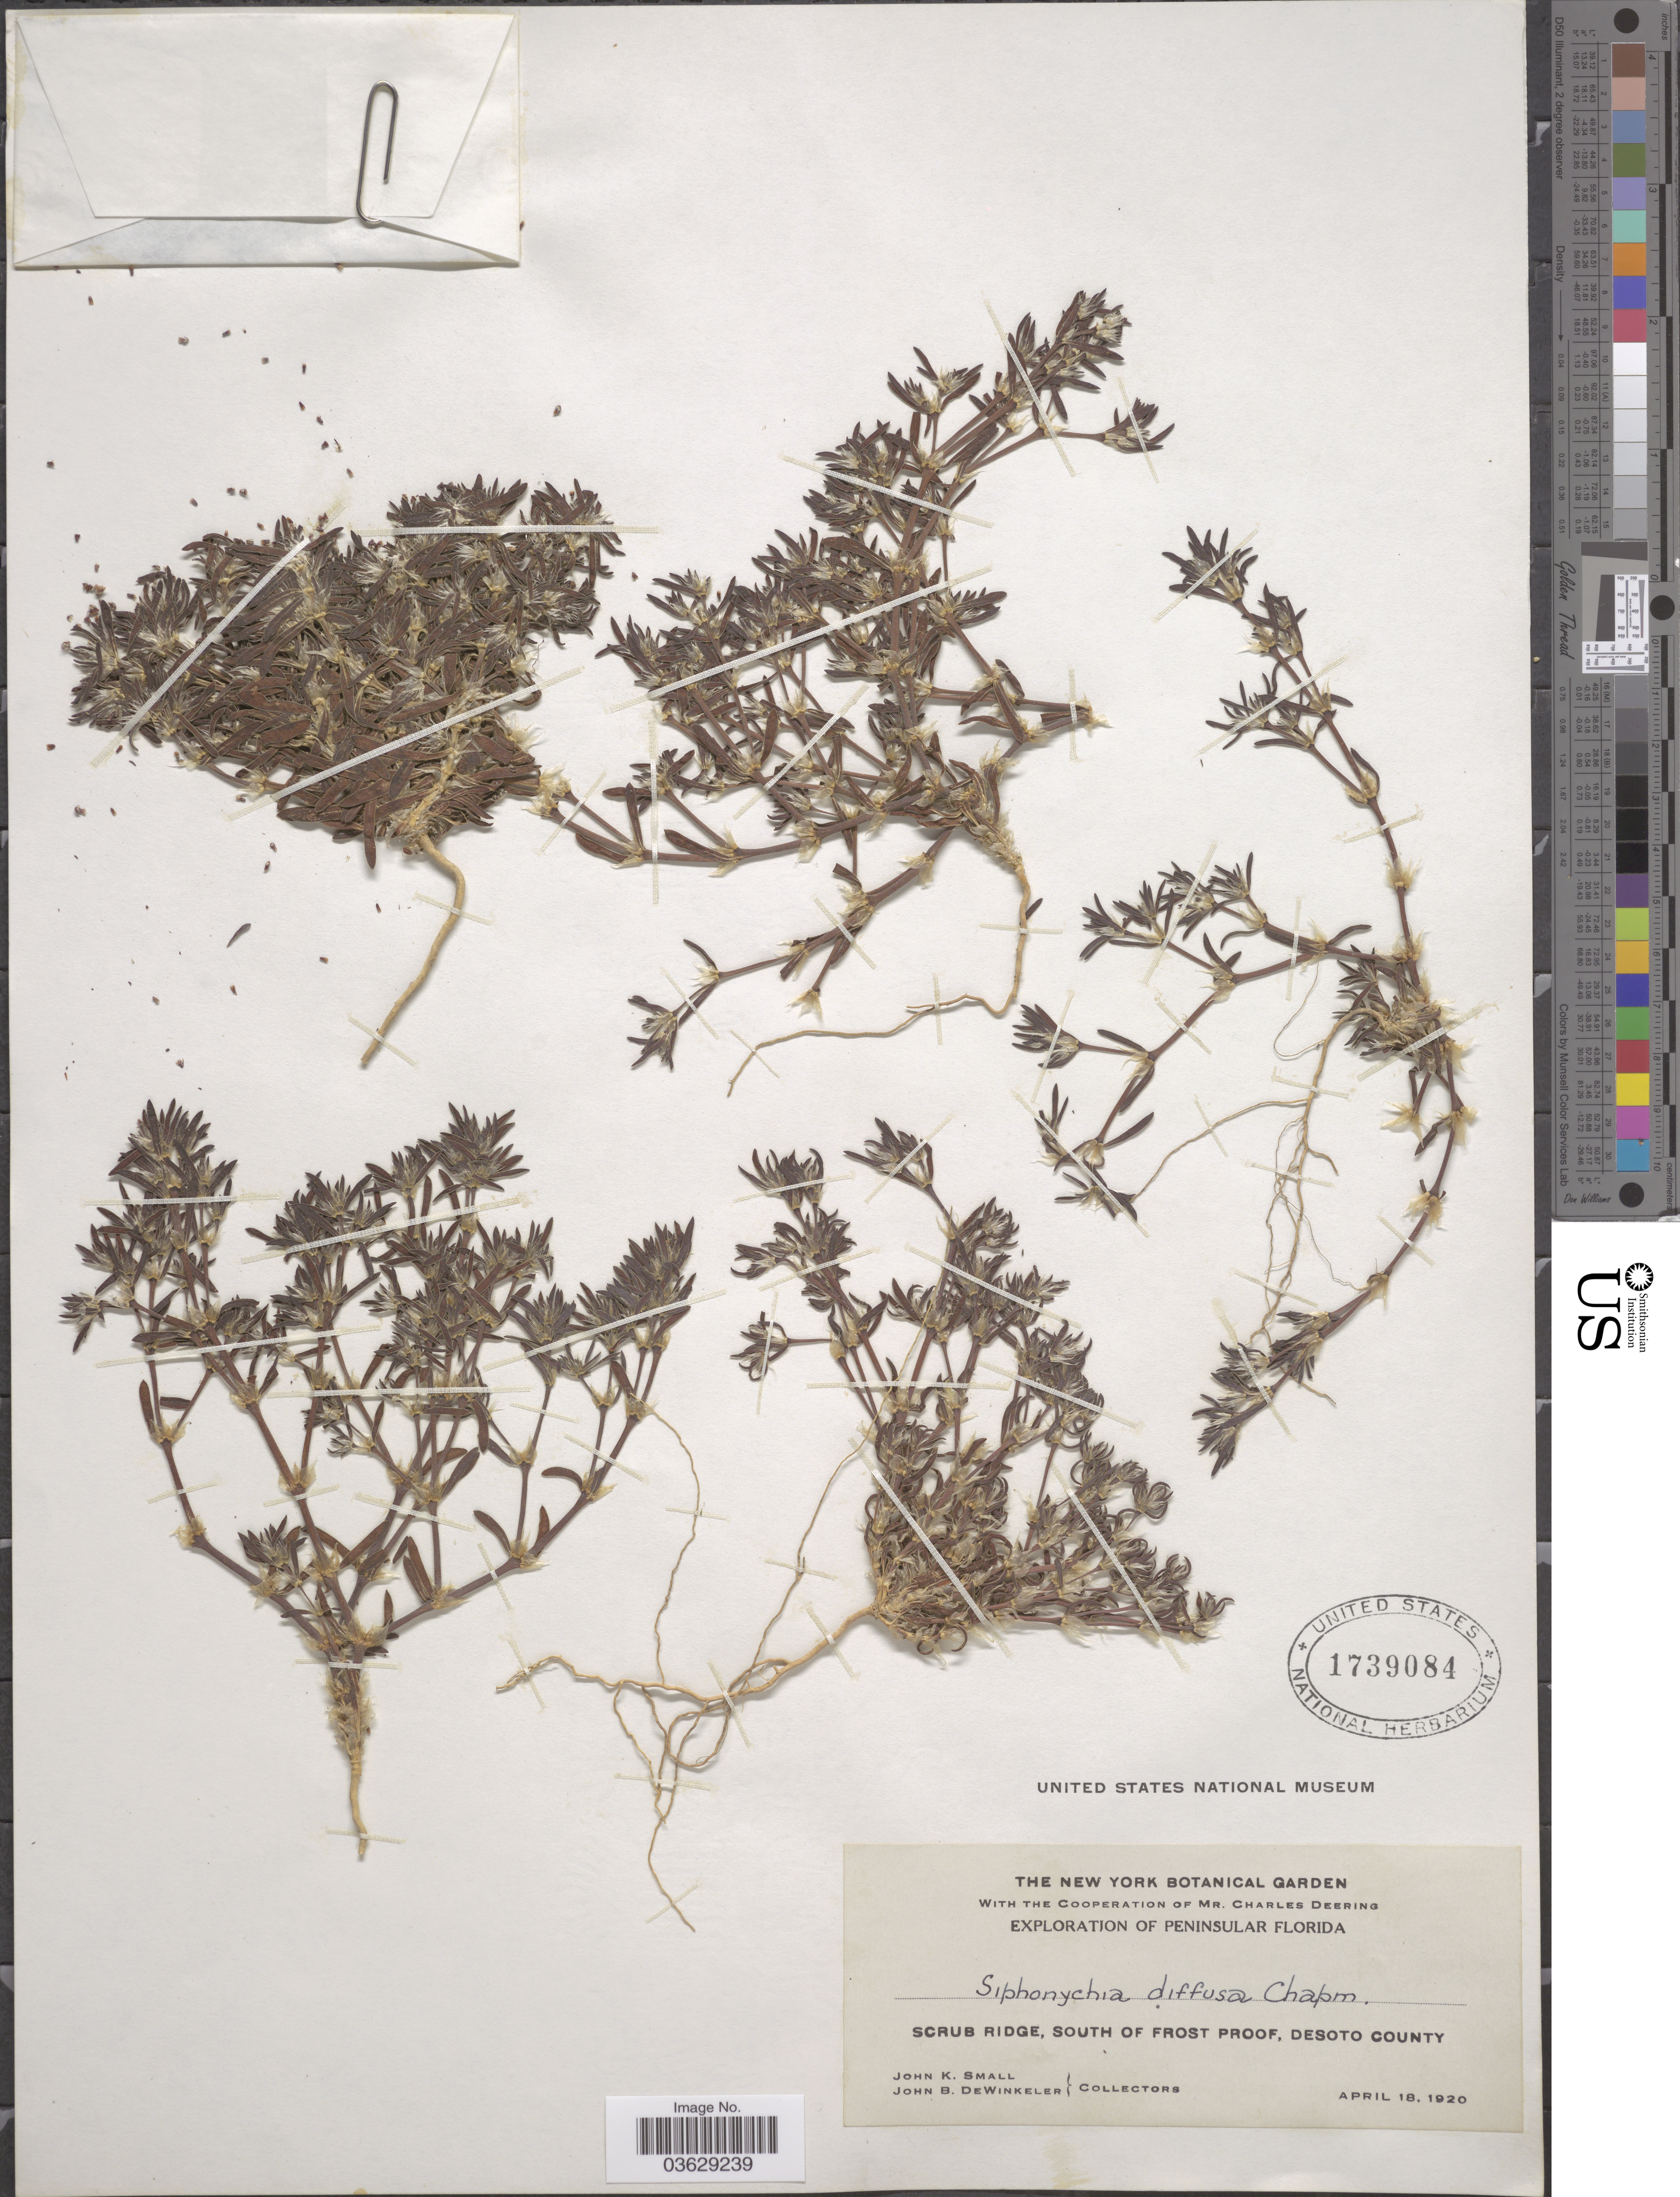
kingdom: Plantae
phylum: Tracheophyta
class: Magnoliopsida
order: Caryophyllales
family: Caryophyllaceae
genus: Paronychia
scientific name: Paronychia sp.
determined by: Strong, Mark T., (BOT), Smithsonian Institution - National Museum of Natural History (UNITED STATES)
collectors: J. K. Small & J. B. Dewinkeler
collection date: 1920-04-18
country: United States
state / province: Florida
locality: Peninsular Florida. Scrub Ridge, south of Frost Proof, Desoto County.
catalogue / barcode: US 1739084